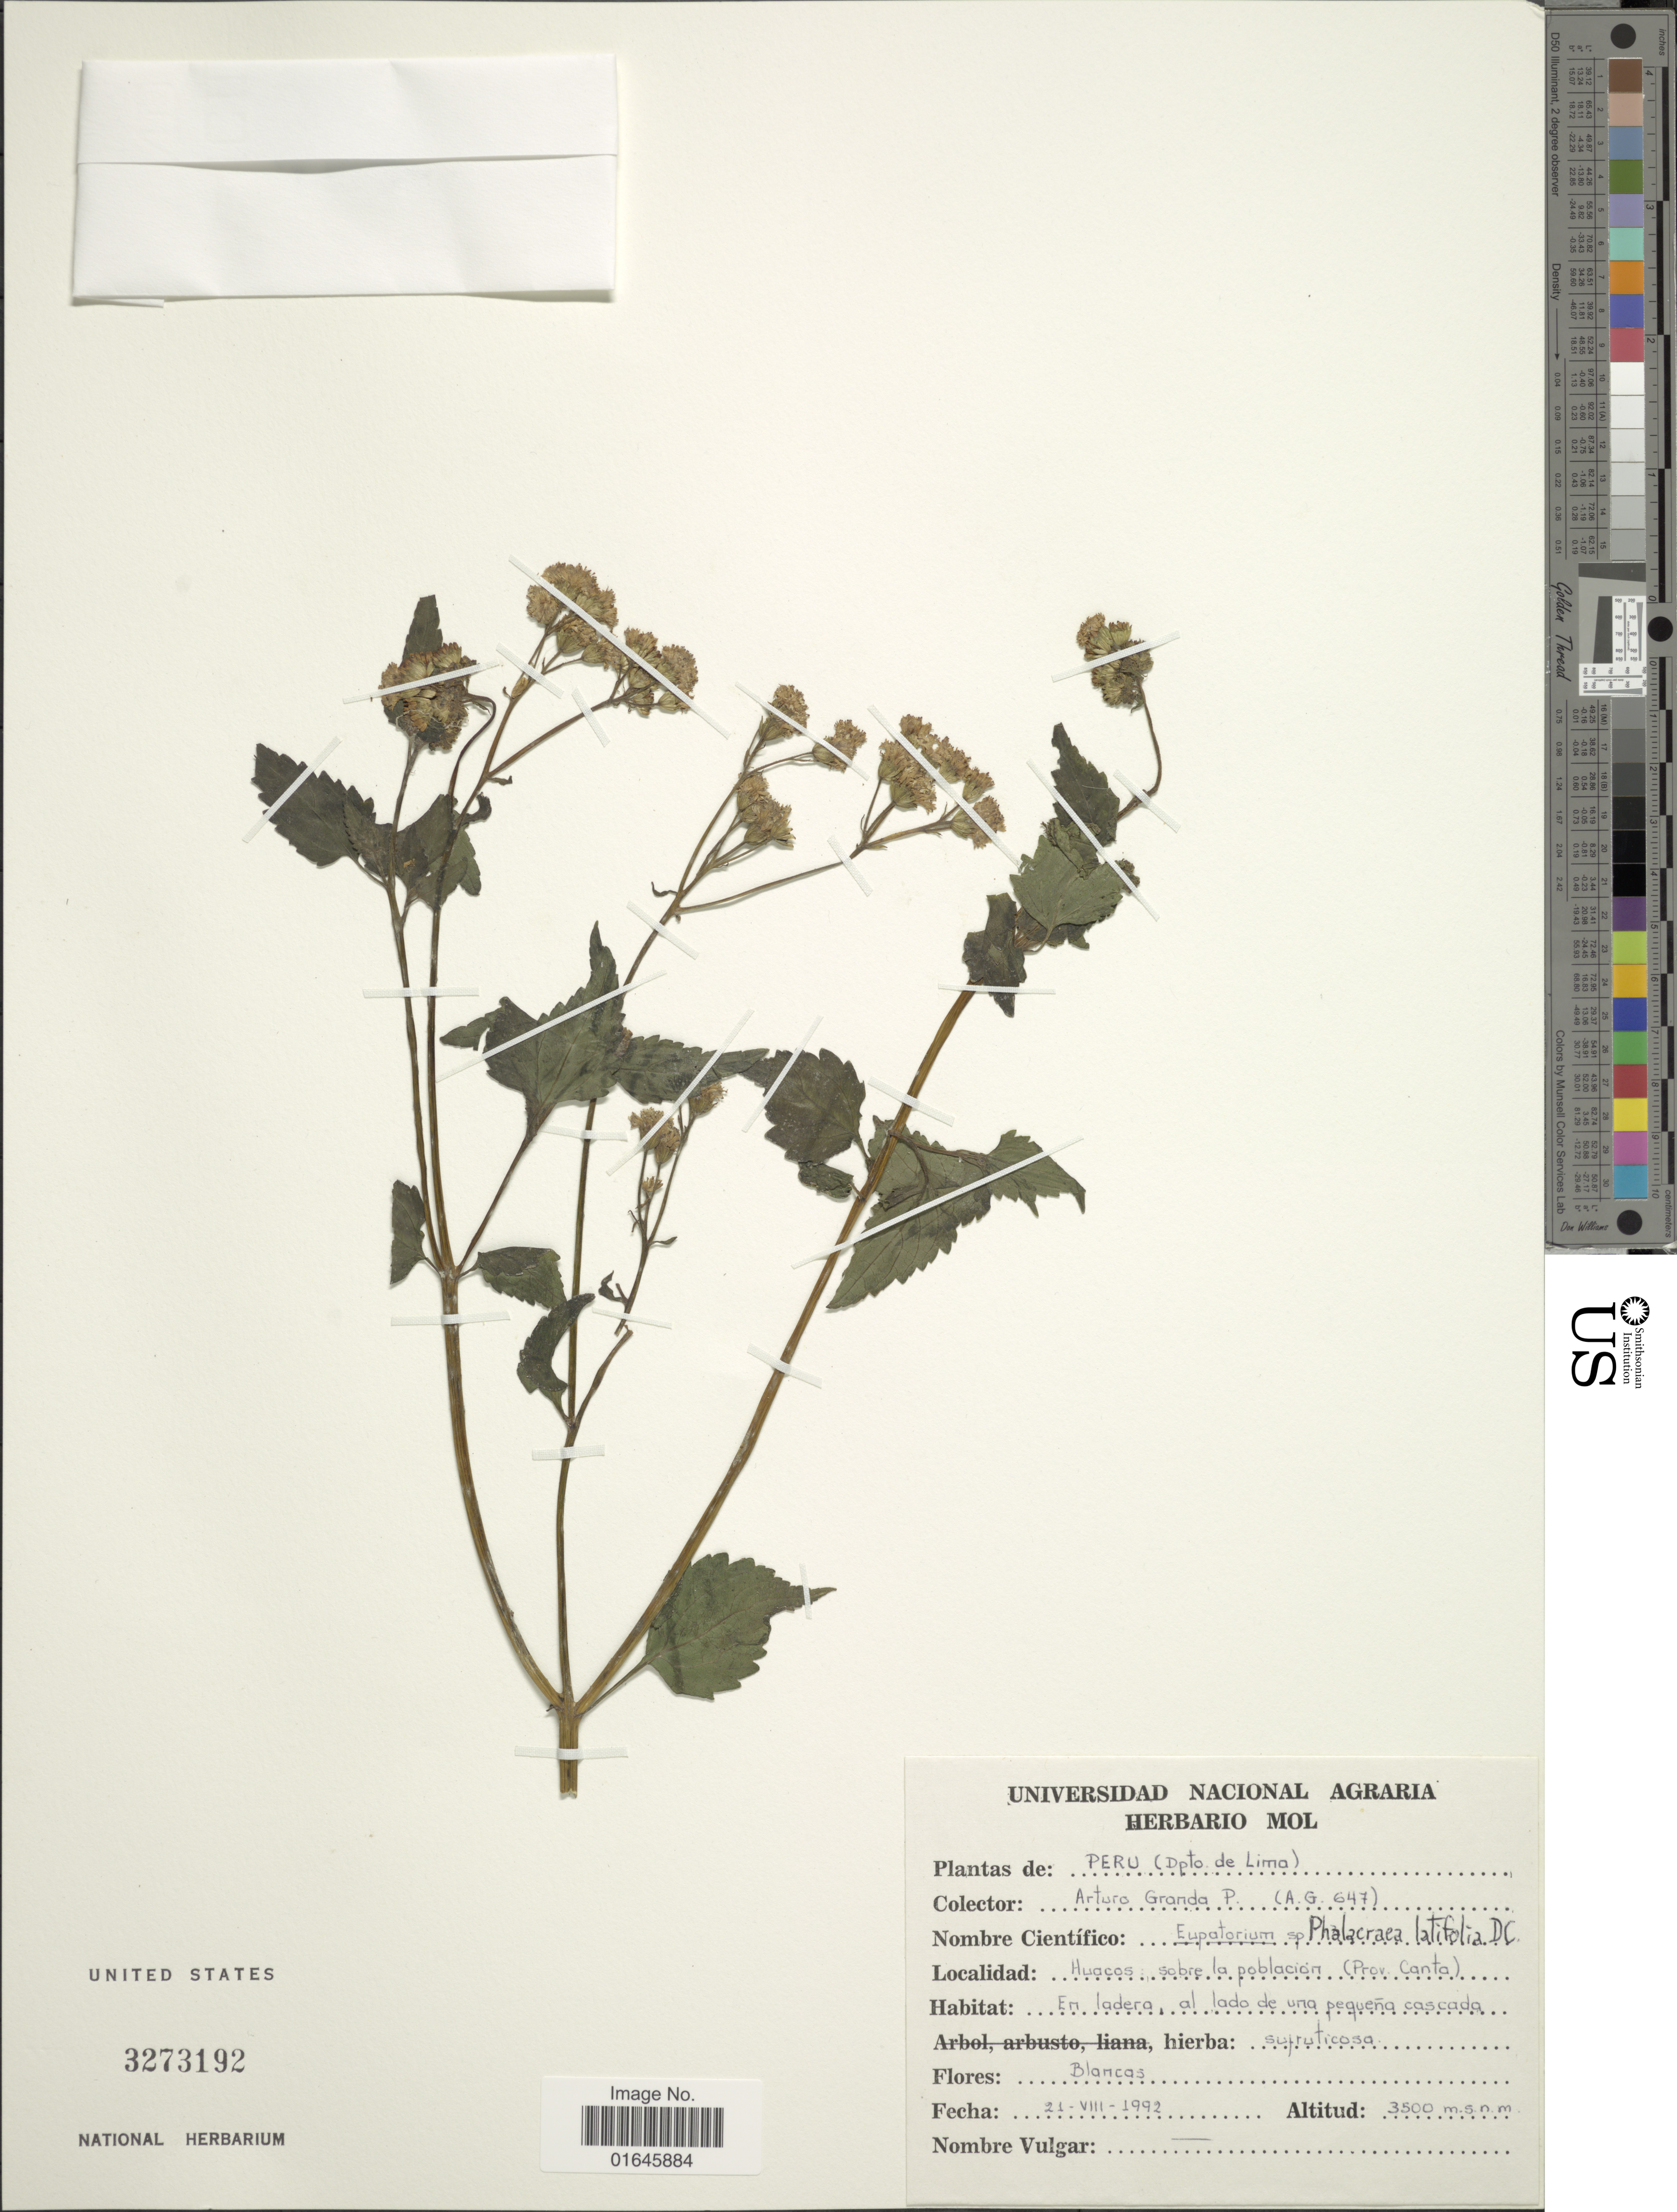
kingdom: Plantae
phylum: Tracheophyta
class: Magnoliopsida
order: Asterales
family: Asteraceae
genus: Phalacraea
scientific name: Phalacraea latifolia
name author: DC.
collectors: A. Granda Paucar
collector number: A.G. 647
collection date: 1992-08-21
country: Peru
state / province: Lima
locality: Dpto de Lima, Huacos sobre la poblacion (Prov. Canta)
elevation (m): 3500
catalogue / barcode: US 3273192